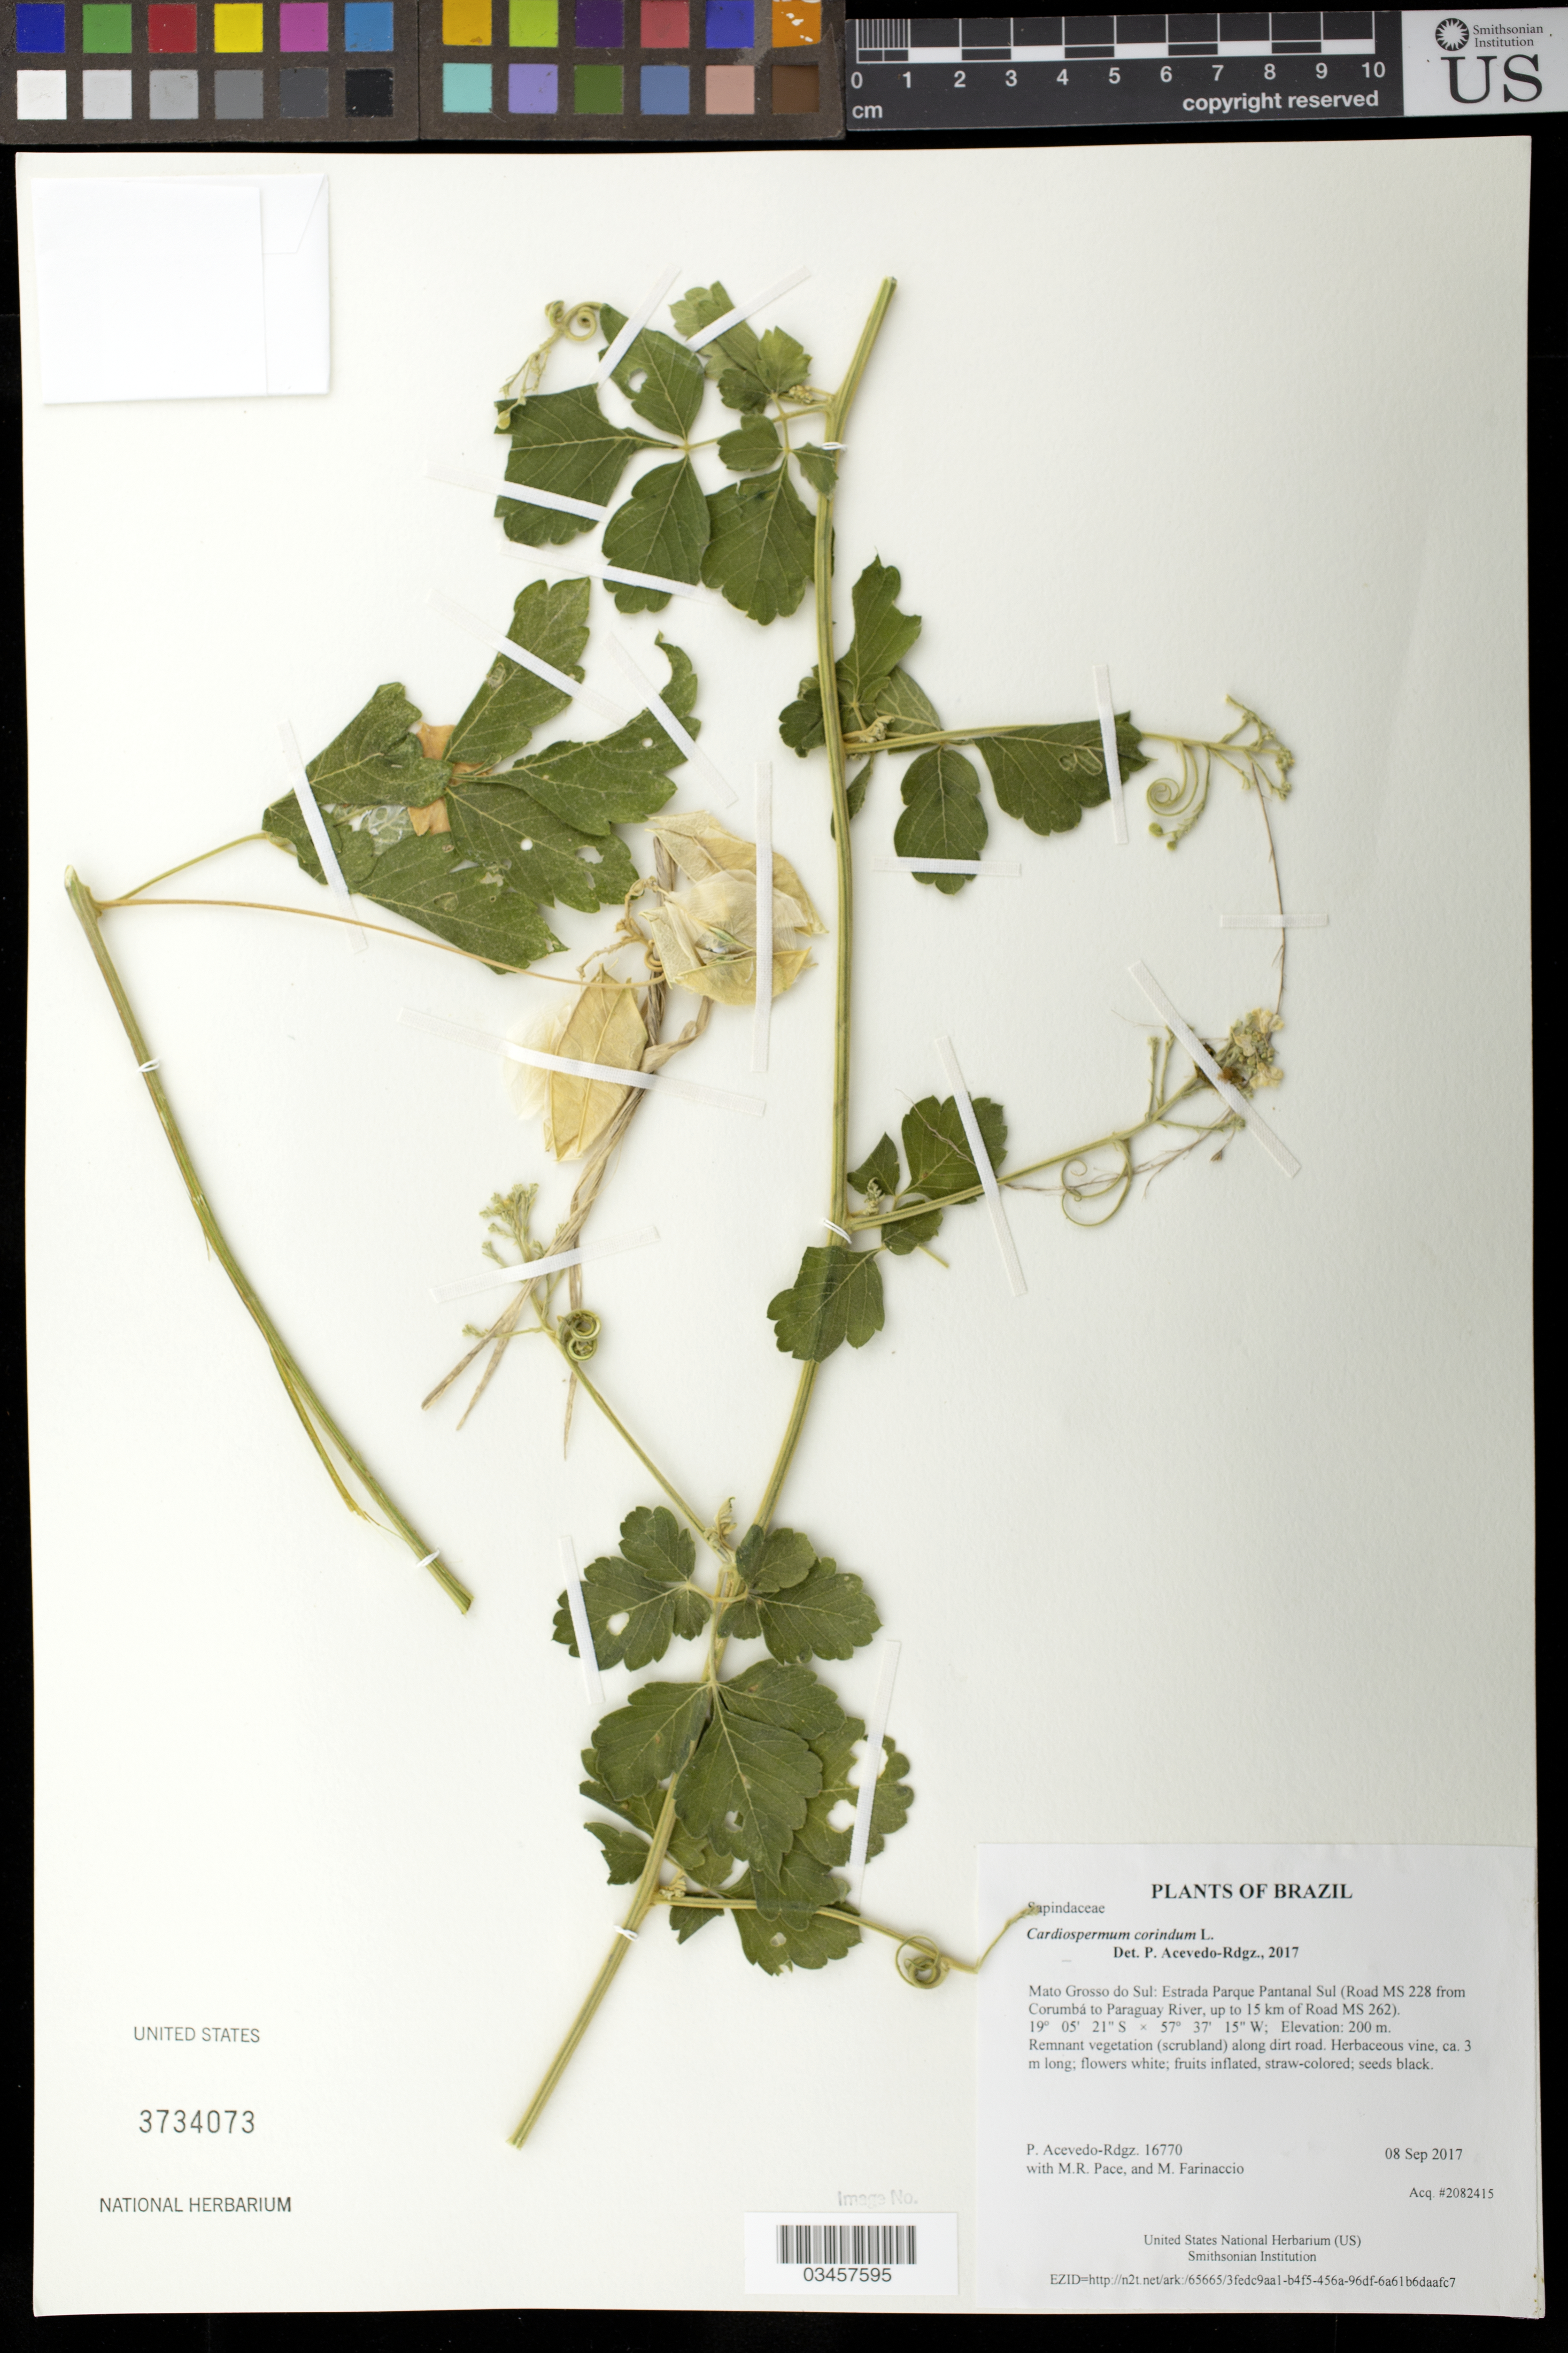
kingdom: Plantae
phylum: Tracheophyta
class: Magnoliopsida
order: Sapindales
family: Sapindaceae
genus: Cardiospermum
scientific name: Cardiospermum corindum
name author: L.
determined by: Acevedo-Rodríguez, P., (BOT), Smithsonian Institution - National Museum of Natural History (UNITED STATES)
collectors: P. Acevedo-Rodr., M. R. Pace & M. Farinaccio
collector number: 16770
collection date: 2017-09-08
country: Brazil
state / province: Mato Grosso do Sul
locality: Estrada Parque Pantanal Sul (Road MS 228 from Corumbá to Paraguay River, up to 15 km of Road MS 262)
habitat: Remnant vegetation (scrubland) along dirt road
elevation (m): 200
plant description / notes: US, NY, RB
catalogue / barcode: US 3734073